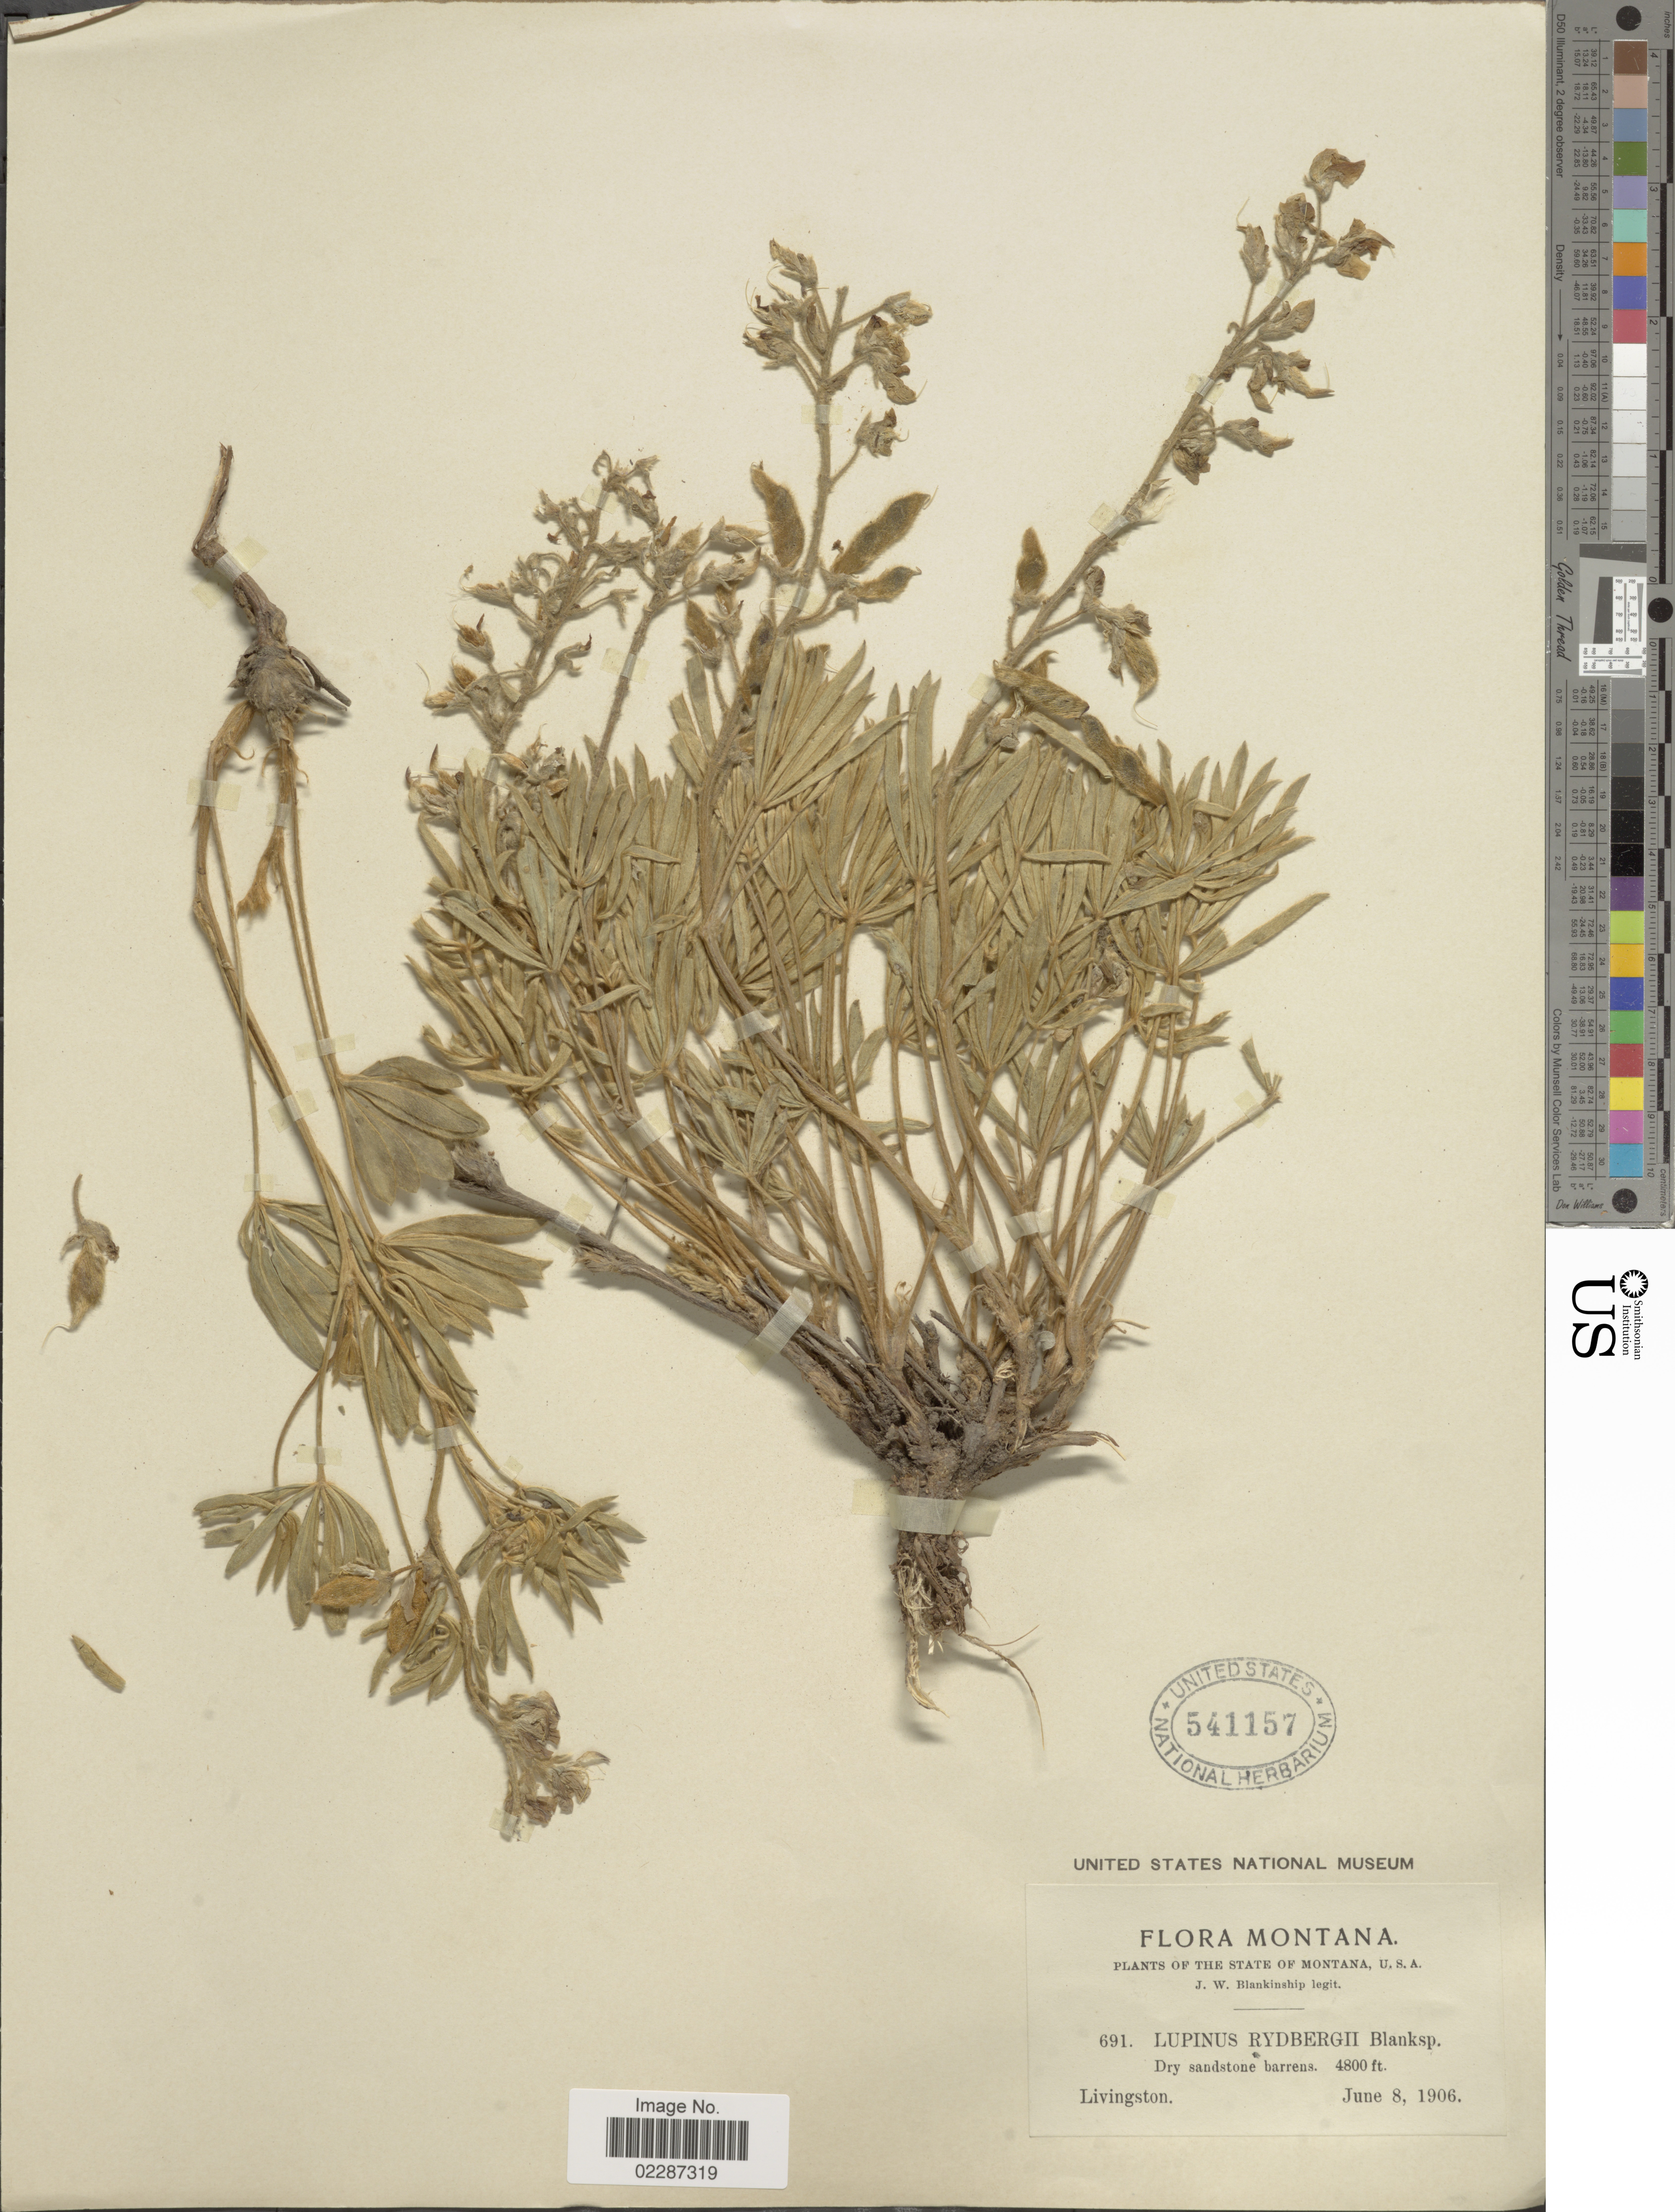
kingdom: Plantae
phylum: Tracheophyta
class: Magnoliopsida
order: Fabales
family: Fabaceae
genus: Lupinus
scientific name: Lupinus rydbergii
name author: Blank.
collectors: J. W. Blankinship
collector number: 691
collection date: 1906-06-08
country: United States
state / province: Montana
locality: Livingston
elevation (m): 1463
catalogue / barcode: US 541157